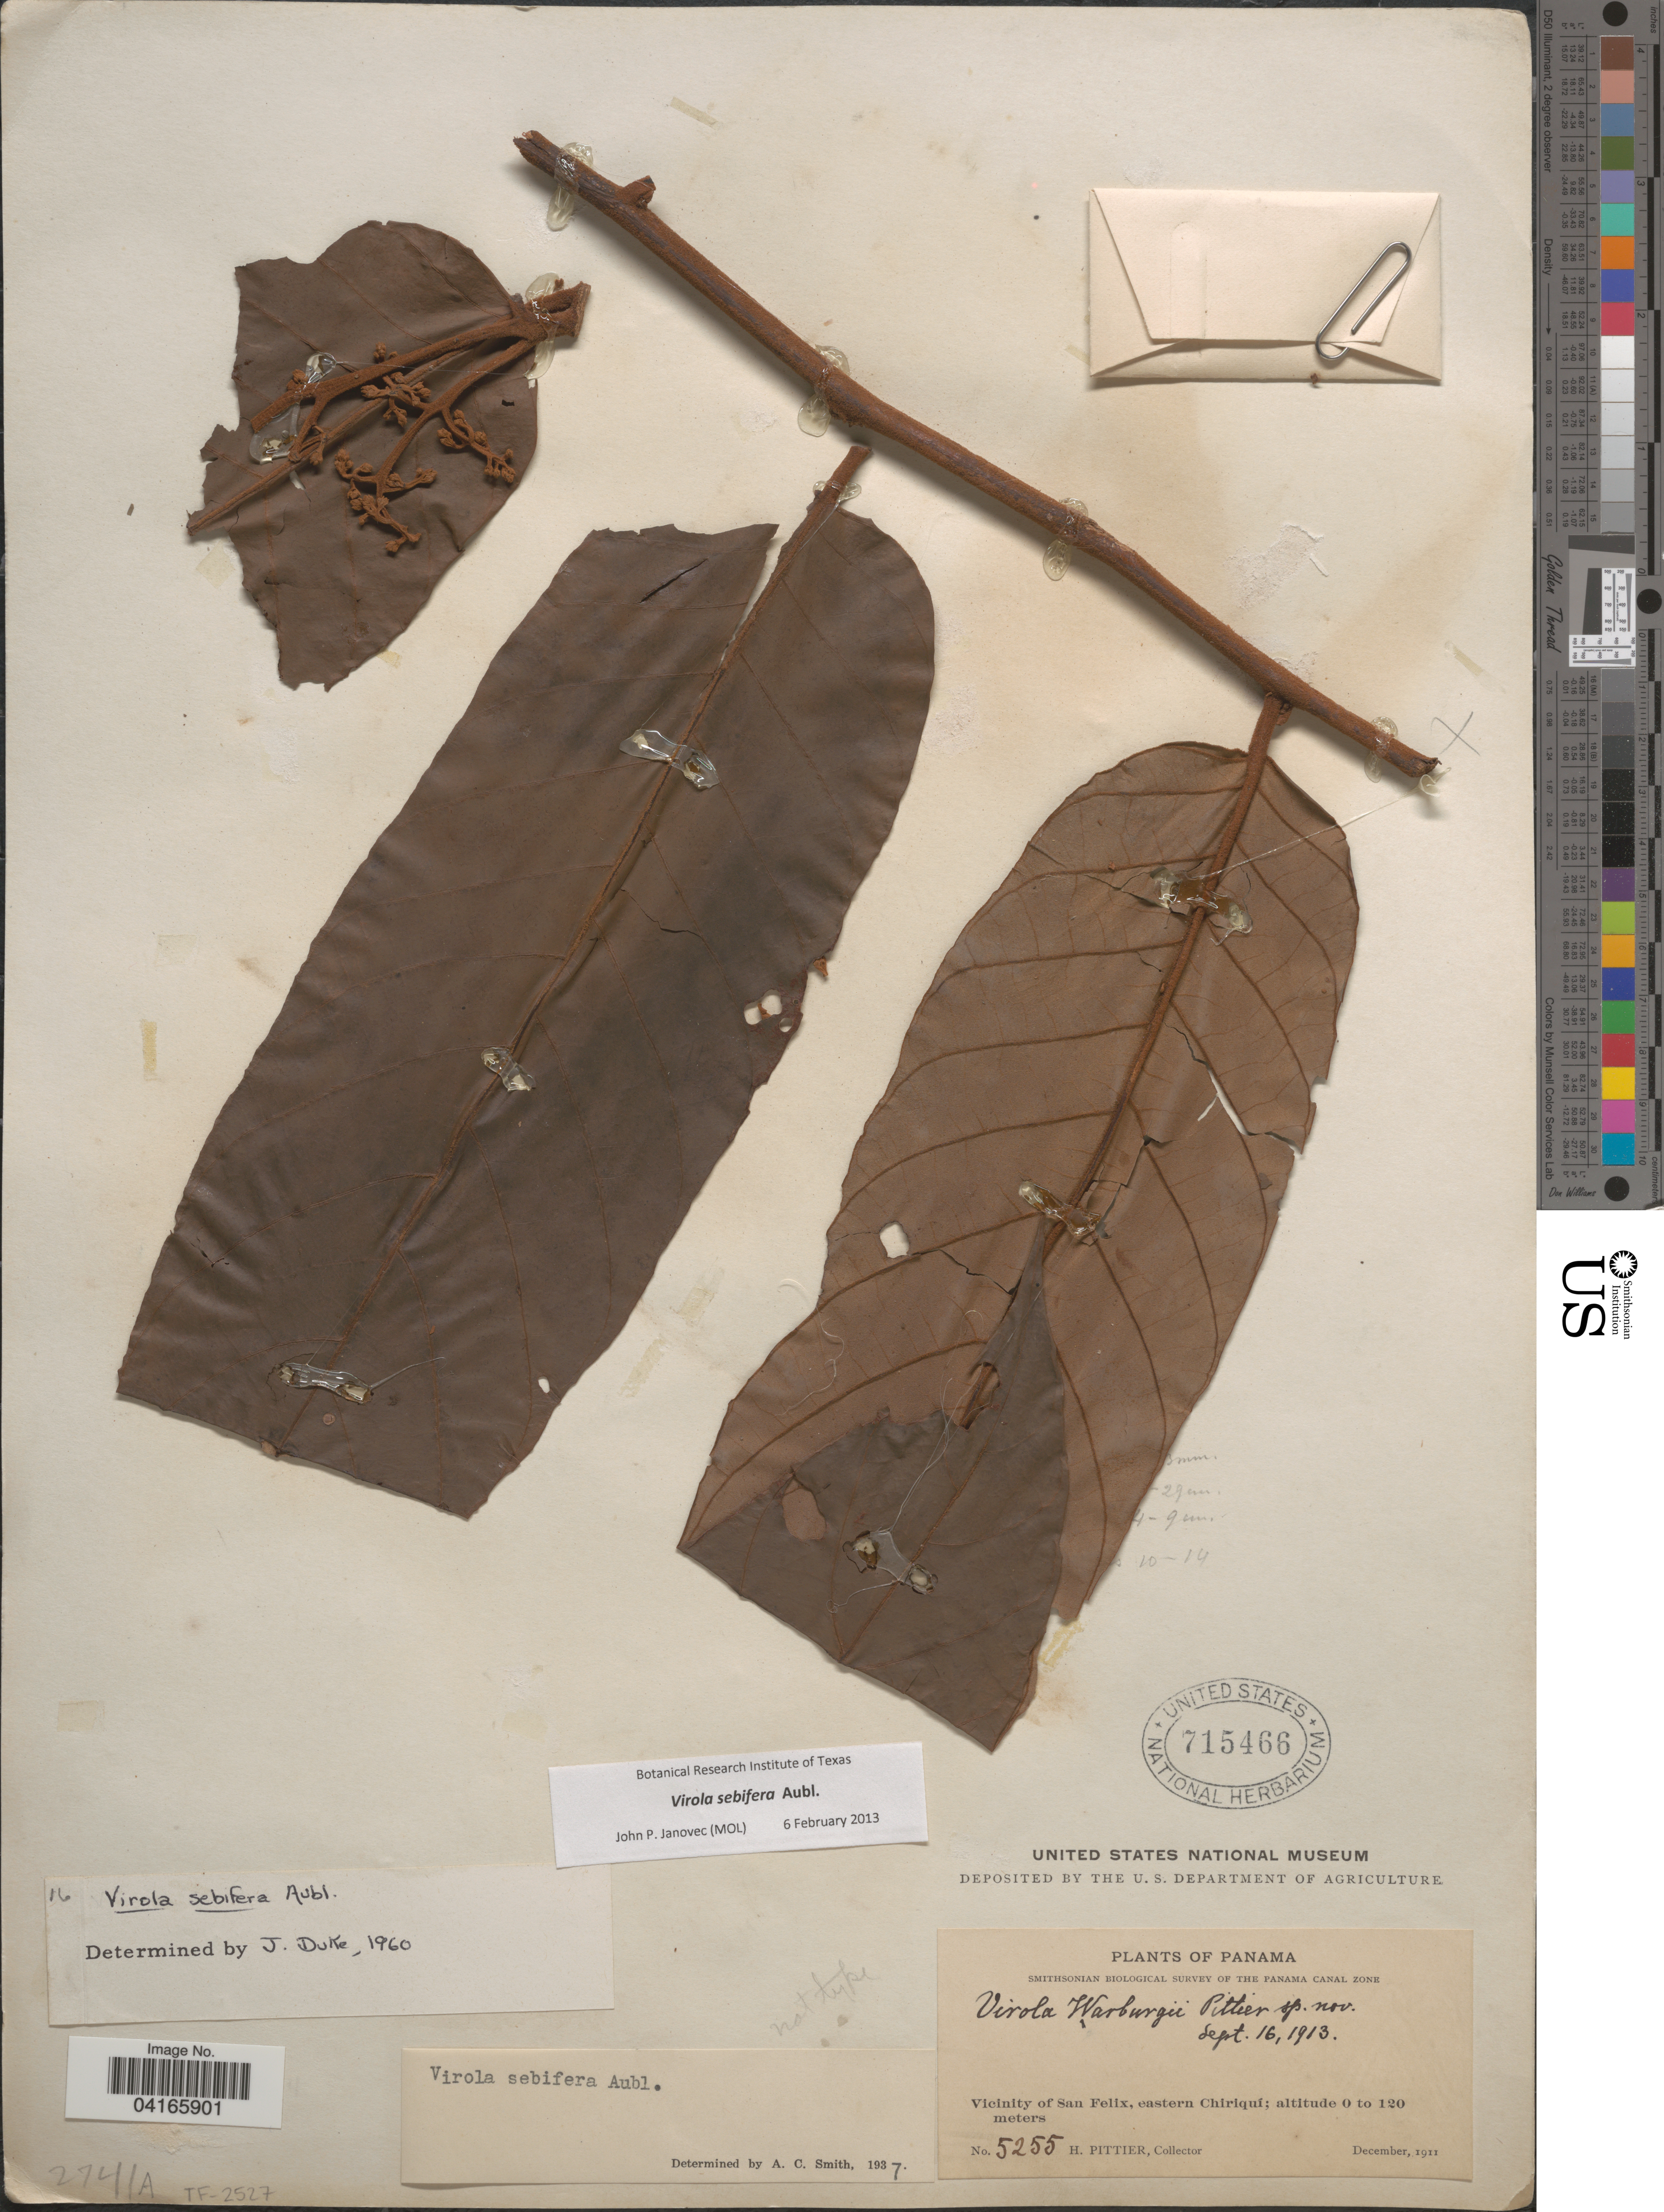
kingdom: Plantae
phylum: Tracheophyta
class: Magnoliopsida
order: Magnoliales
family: Myristicaceae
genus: Virola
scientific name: Virola sebifera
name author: Aubl.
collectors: H. F. Pittier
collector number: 5255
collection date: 1911-12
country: Panama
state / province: Chiriqui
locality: Smithsonian Biological Survey of the Panama Canal Zone. Vicinity of San Felix, eastern Chiriqui.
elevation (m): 0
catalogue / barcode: US 715466